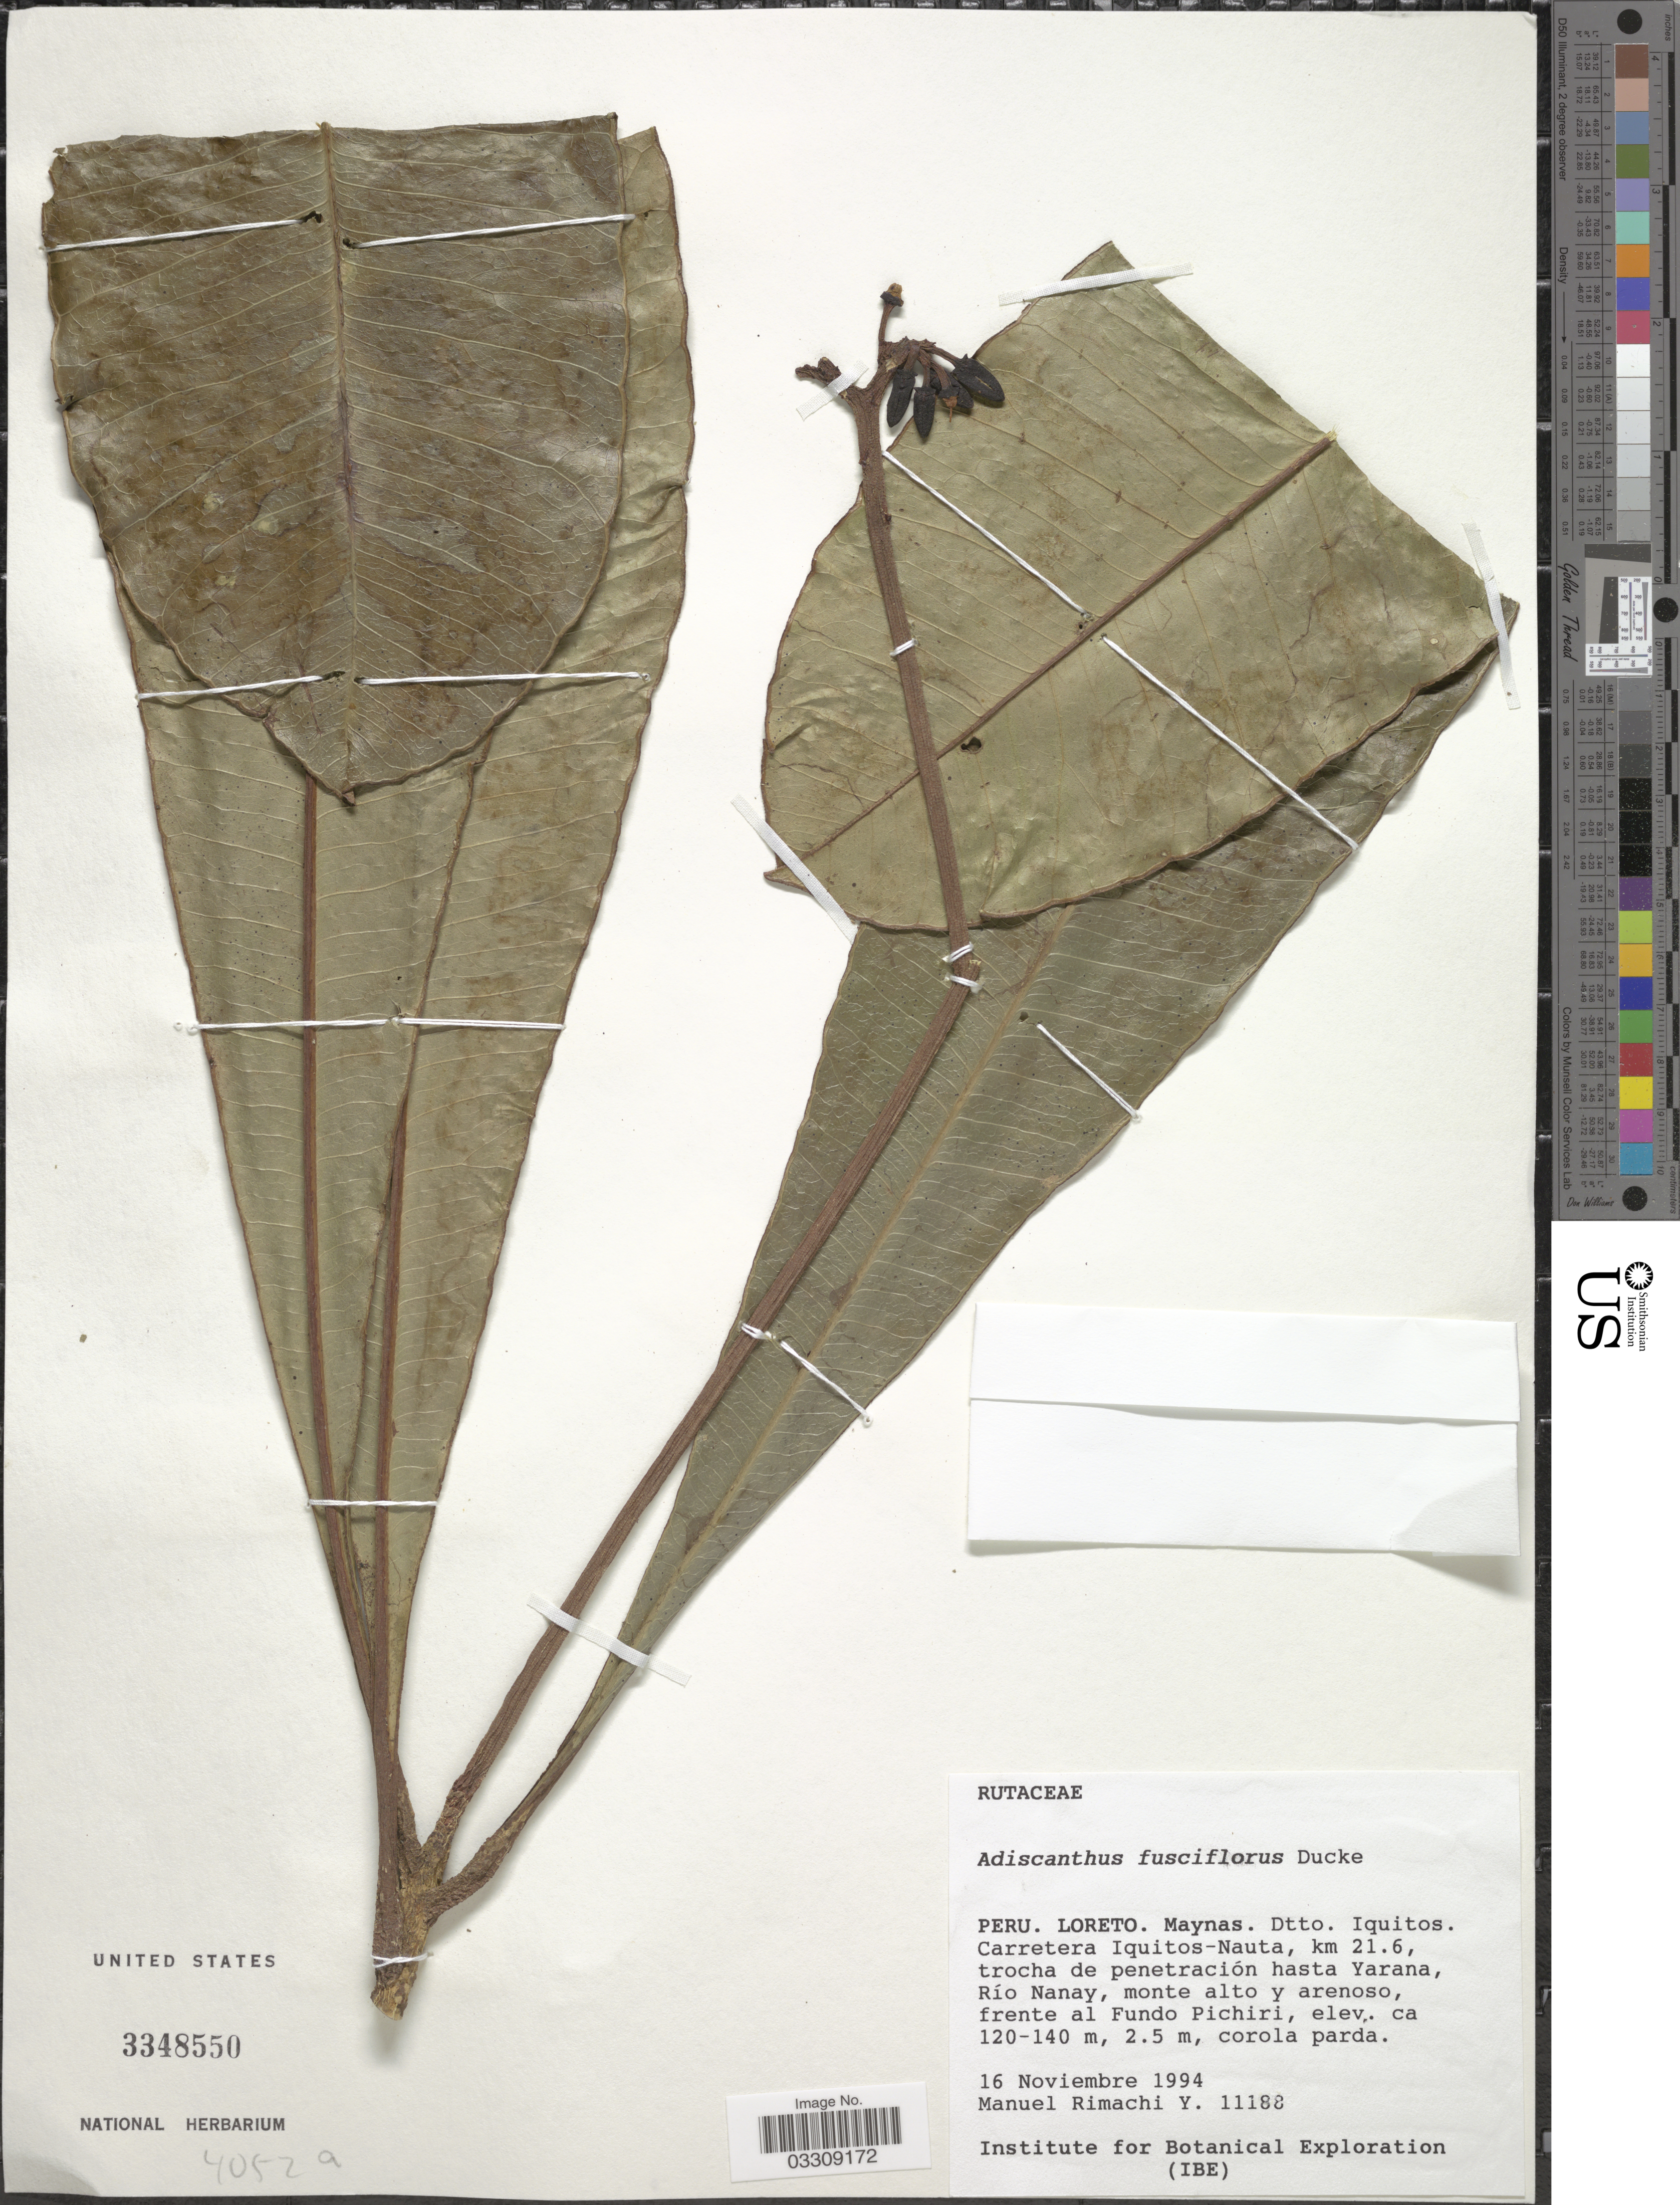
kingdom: Plantae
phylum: Tracheophyta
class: Magnoliopsida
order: Sapindales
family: Rutaceae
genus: Adiscanthus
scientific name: Adiscanthus fusciflorus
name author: Ducke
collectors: M. Rimachi Y.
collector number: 11188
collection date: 1994-11-16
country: Peru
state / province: Loreto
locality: Maynas. Dtto. Iquitos. Carretera Iquitos-Nauta, km 21.6, trocha de penetración hasta Yarana, Río Nanay, monte alto y arenoso, frente al Fundo Pichiri.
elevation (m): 120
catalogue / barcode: US 3348550